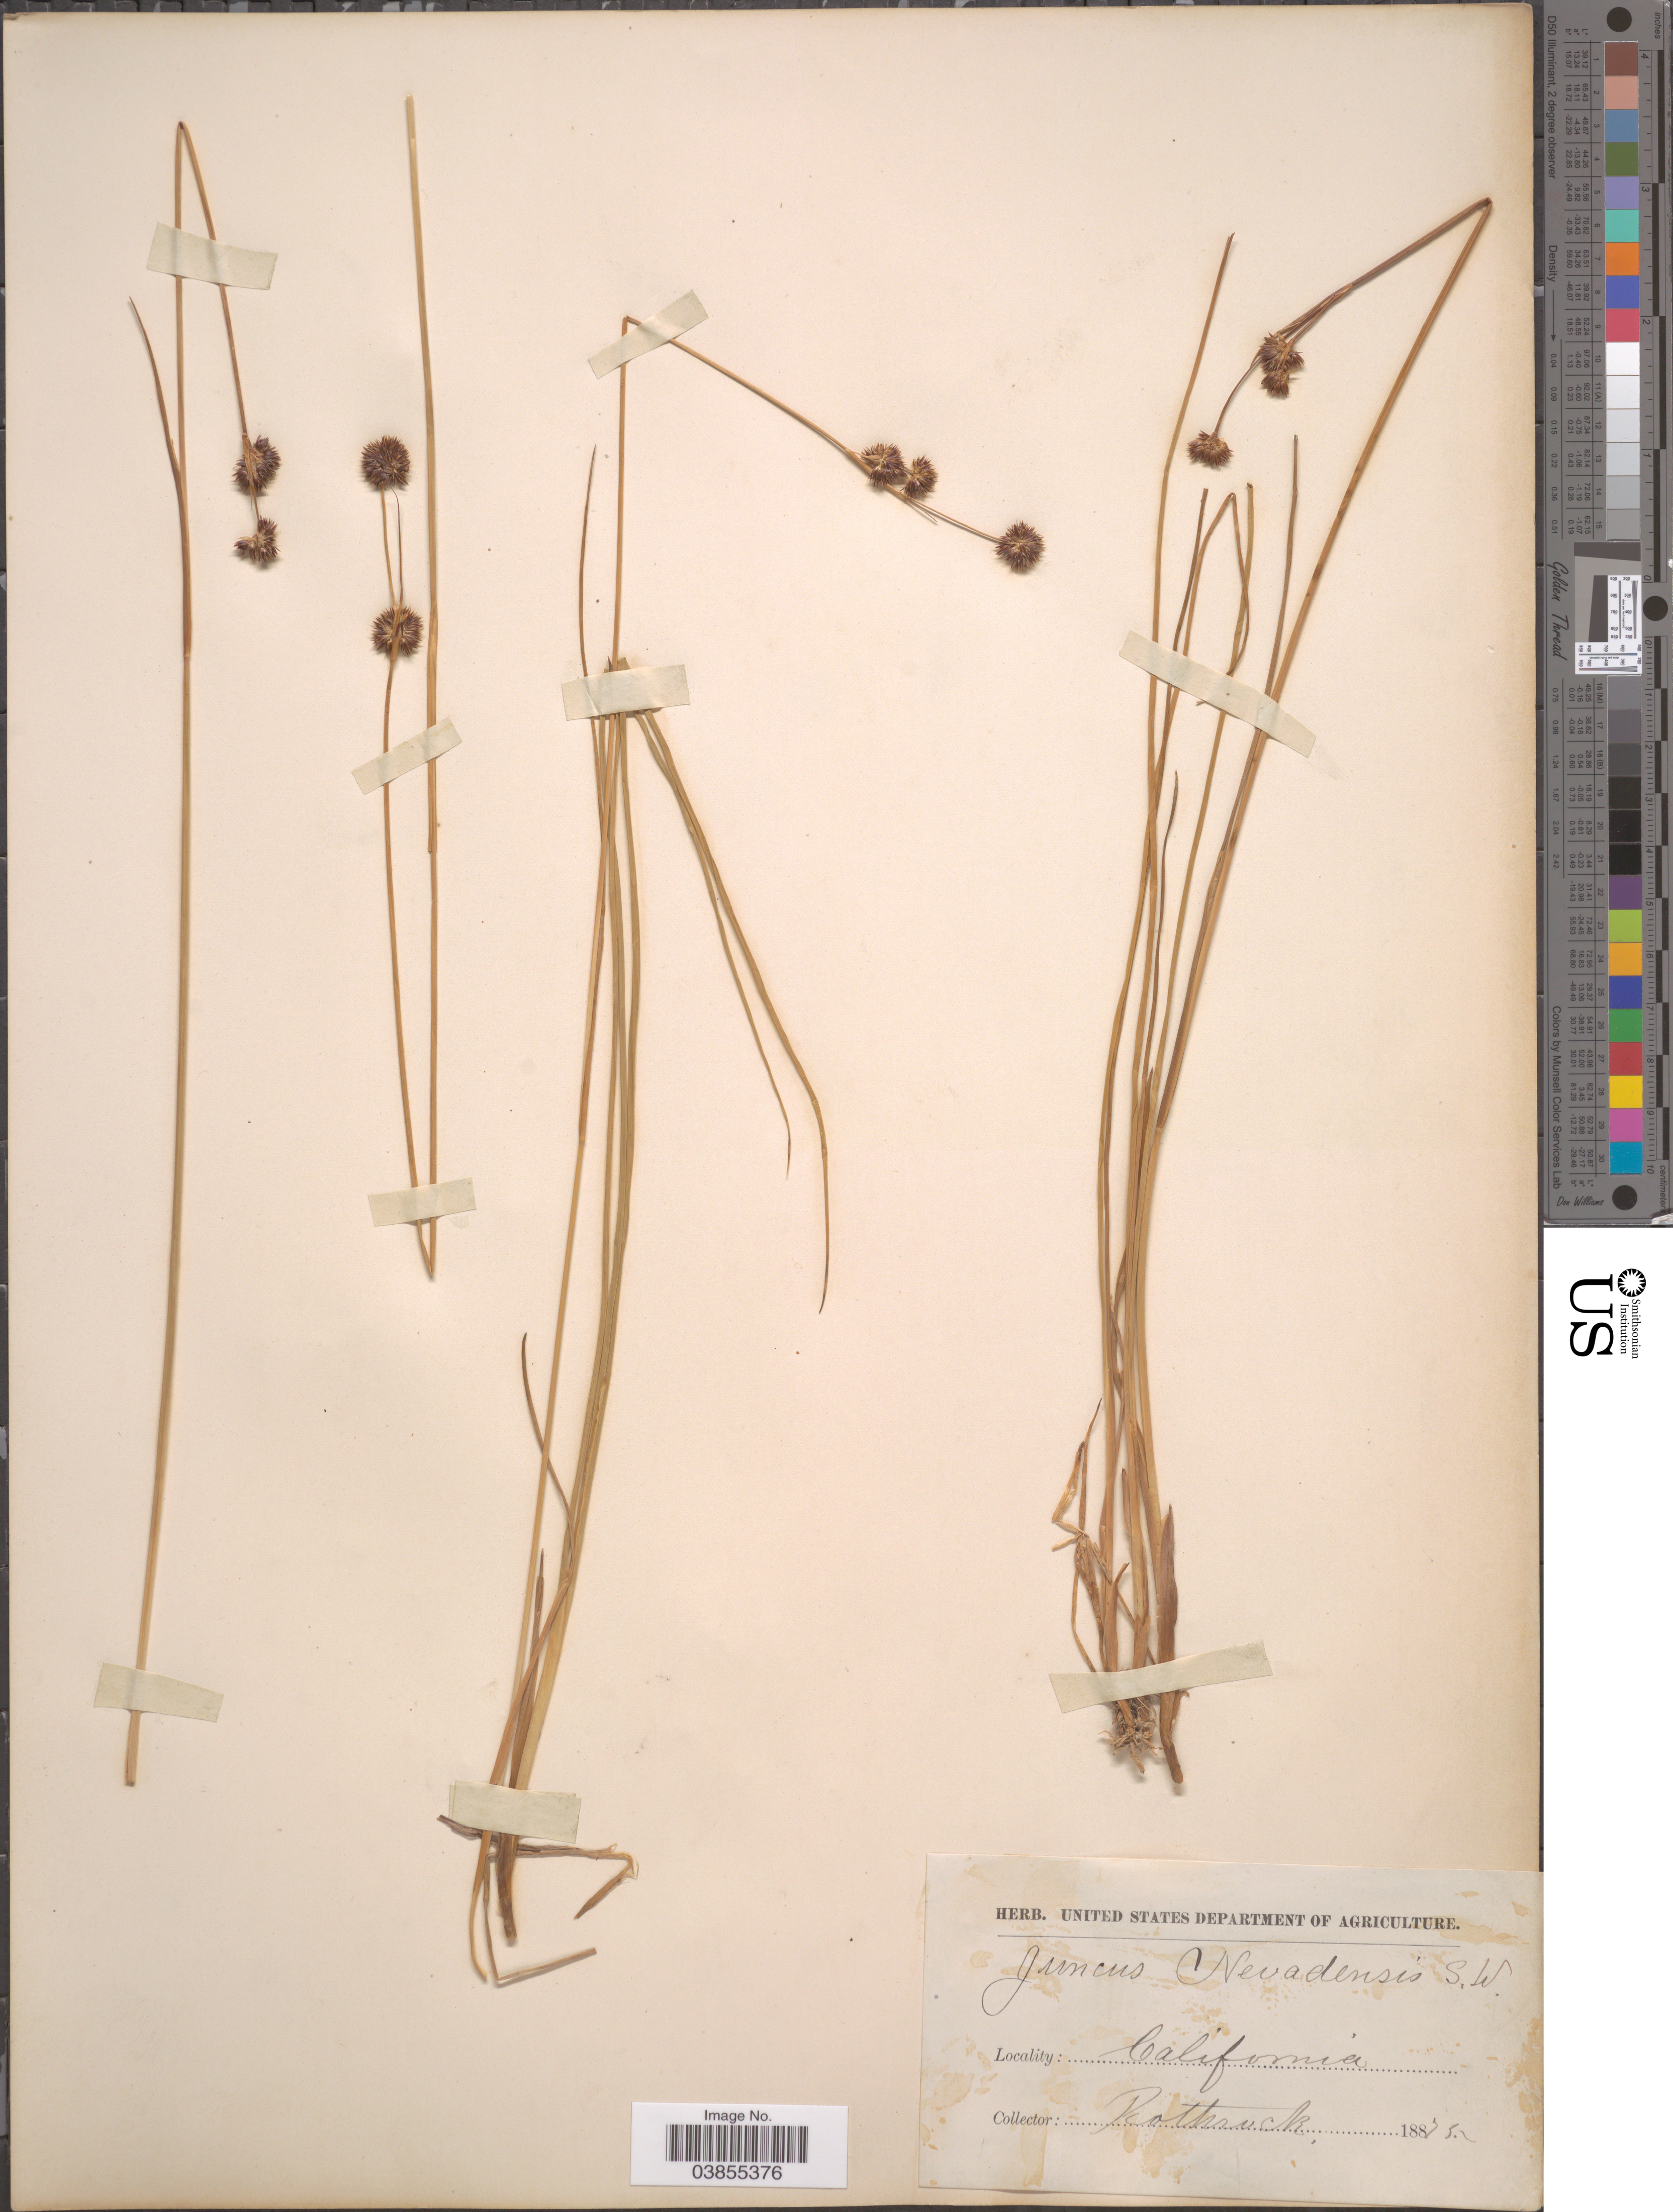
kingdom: Plantae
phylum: Tracheophyta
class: Liliopsida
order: Poales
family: Juncaceae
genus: Juncus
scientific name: Juncus nevadensis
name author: S. Watson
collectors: Rothrock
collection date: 1875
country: United States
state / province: California